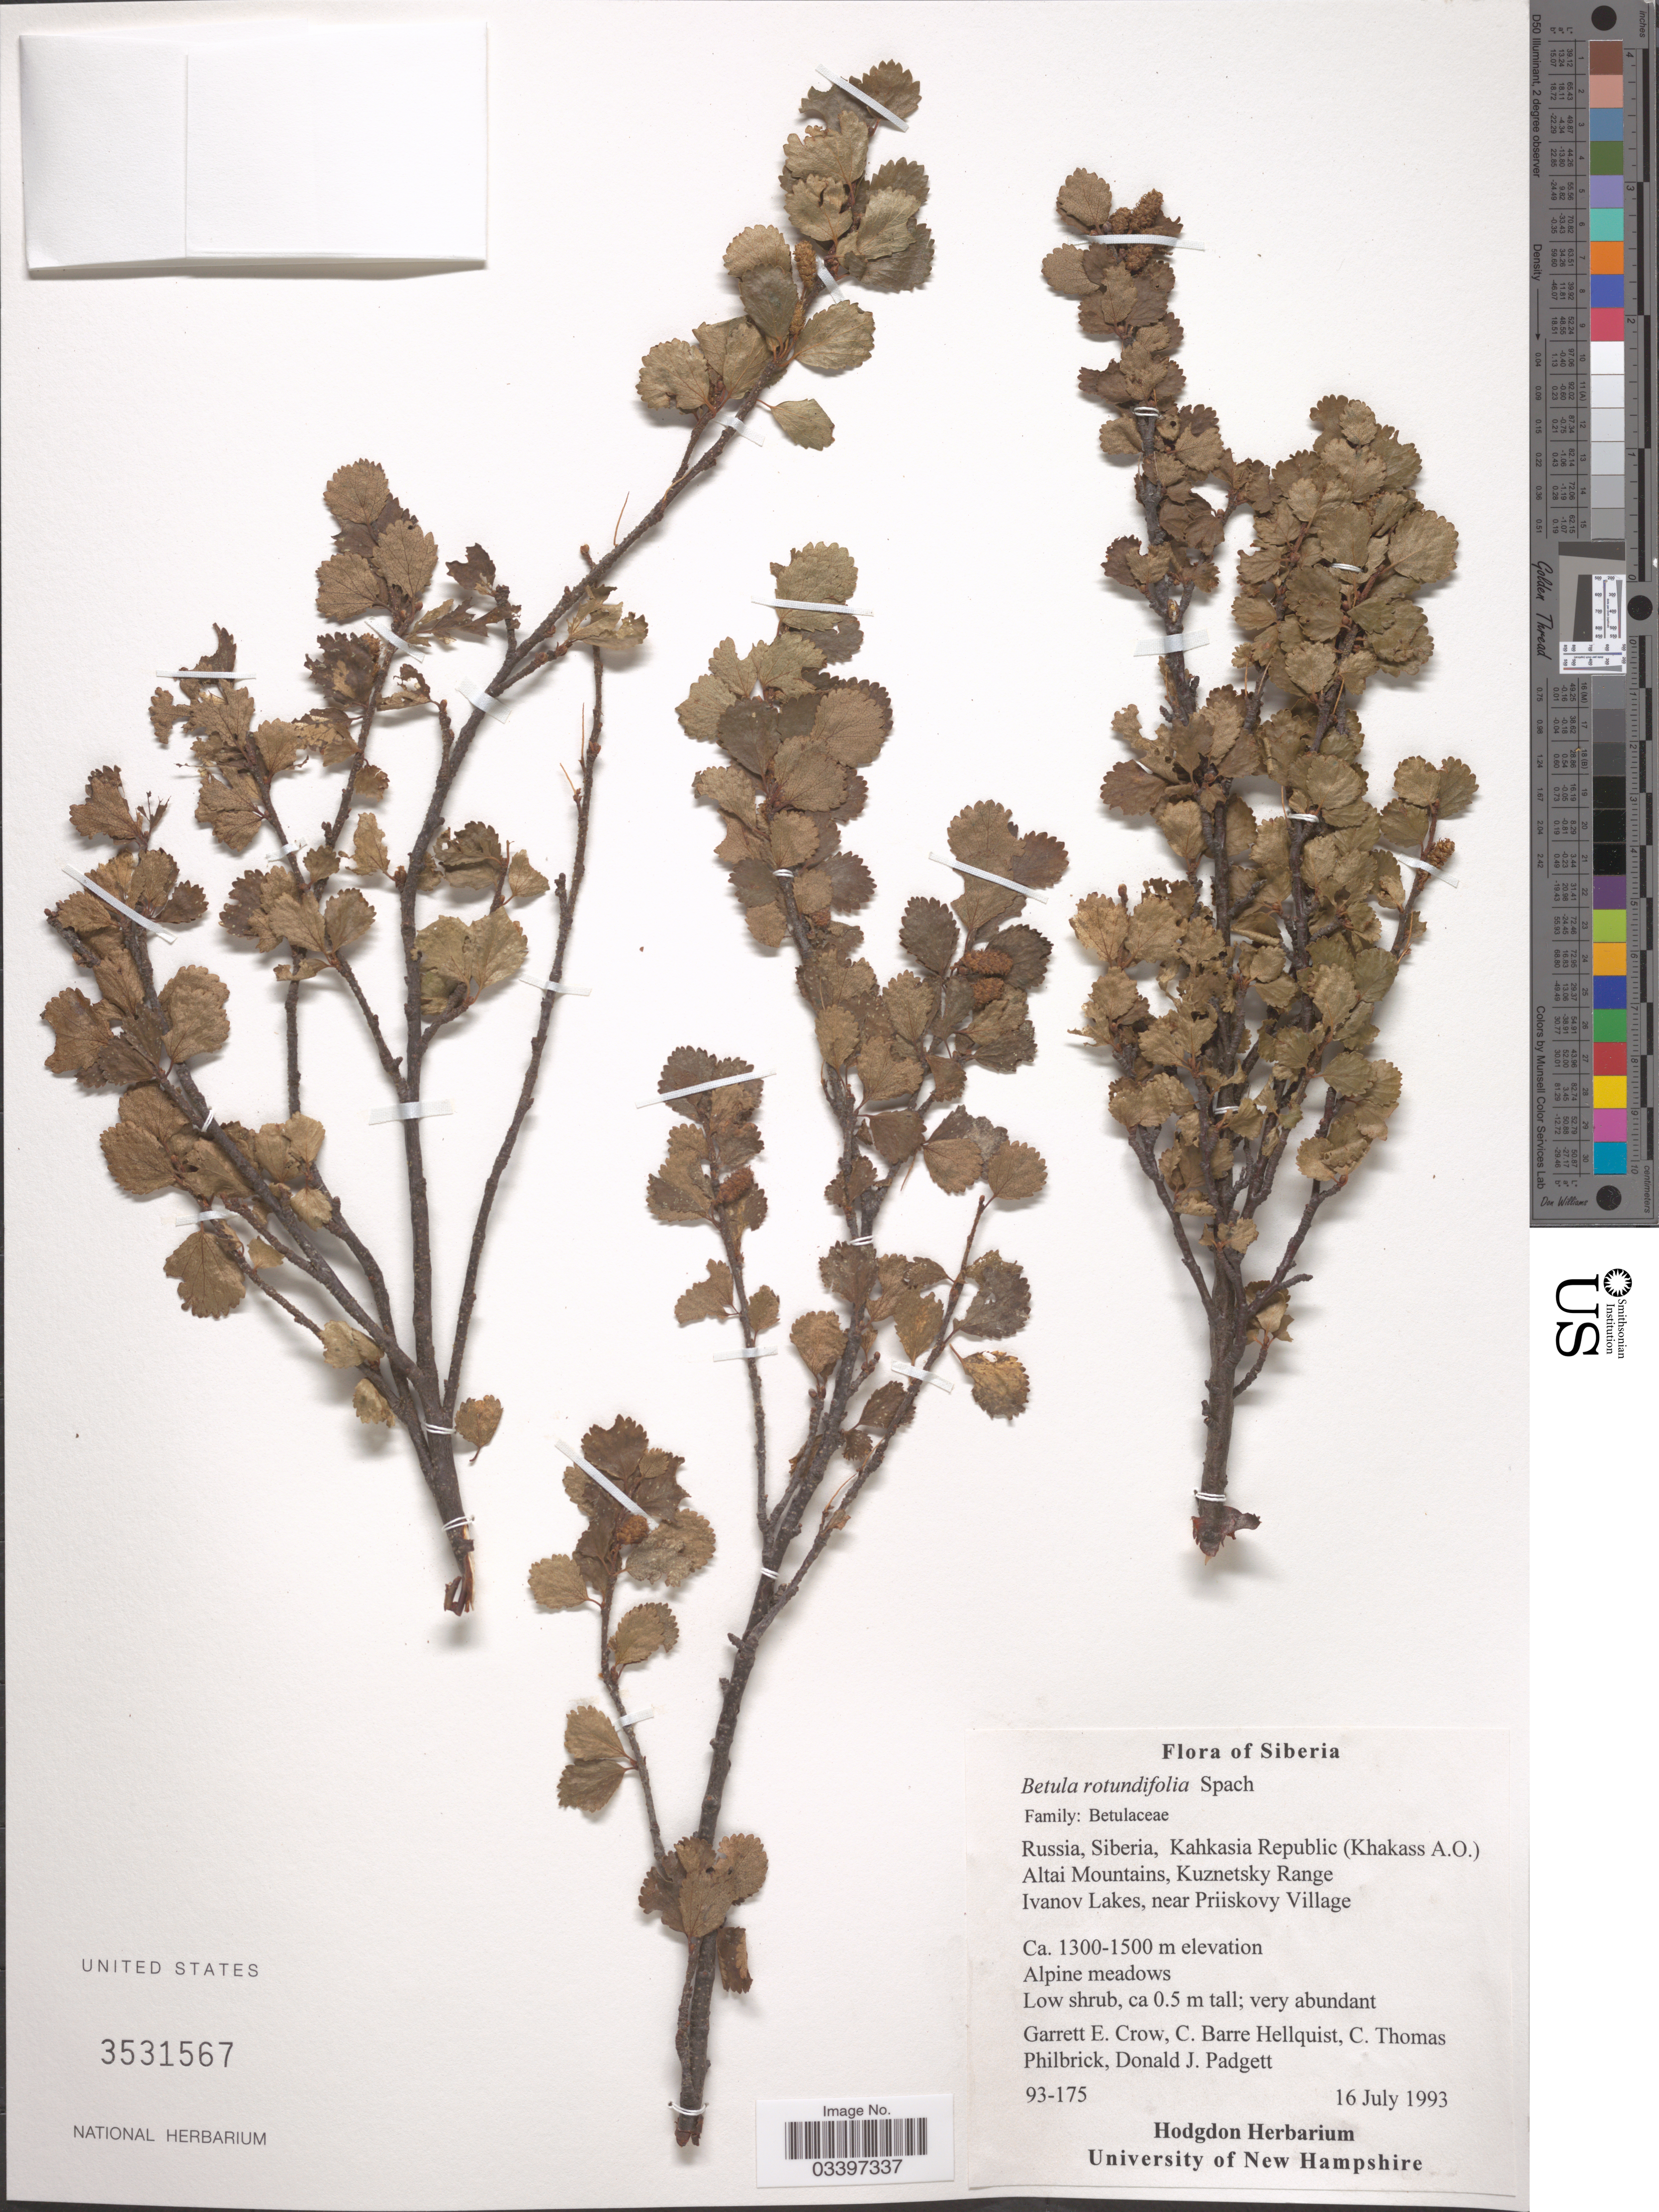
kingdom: Plantae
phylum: Tracheophyta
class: Magnoliopsida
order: Fagales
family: Betulaceae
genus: Betula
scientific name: Betula glandulosa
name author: Michx.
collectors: G. E. Crow, B. Hellquist, C. Philbrick & D. Padgett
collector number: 93-175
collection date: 1993-07-16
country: Russian Federation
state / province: West Siberia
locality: Siberia, Kahkasia Republic (Khakass A. O.) Altai Mountains, Kuznetsky Range. Ivanov Lakes, near Priiskovy Village.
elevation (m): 1300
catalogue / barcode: US 3531567